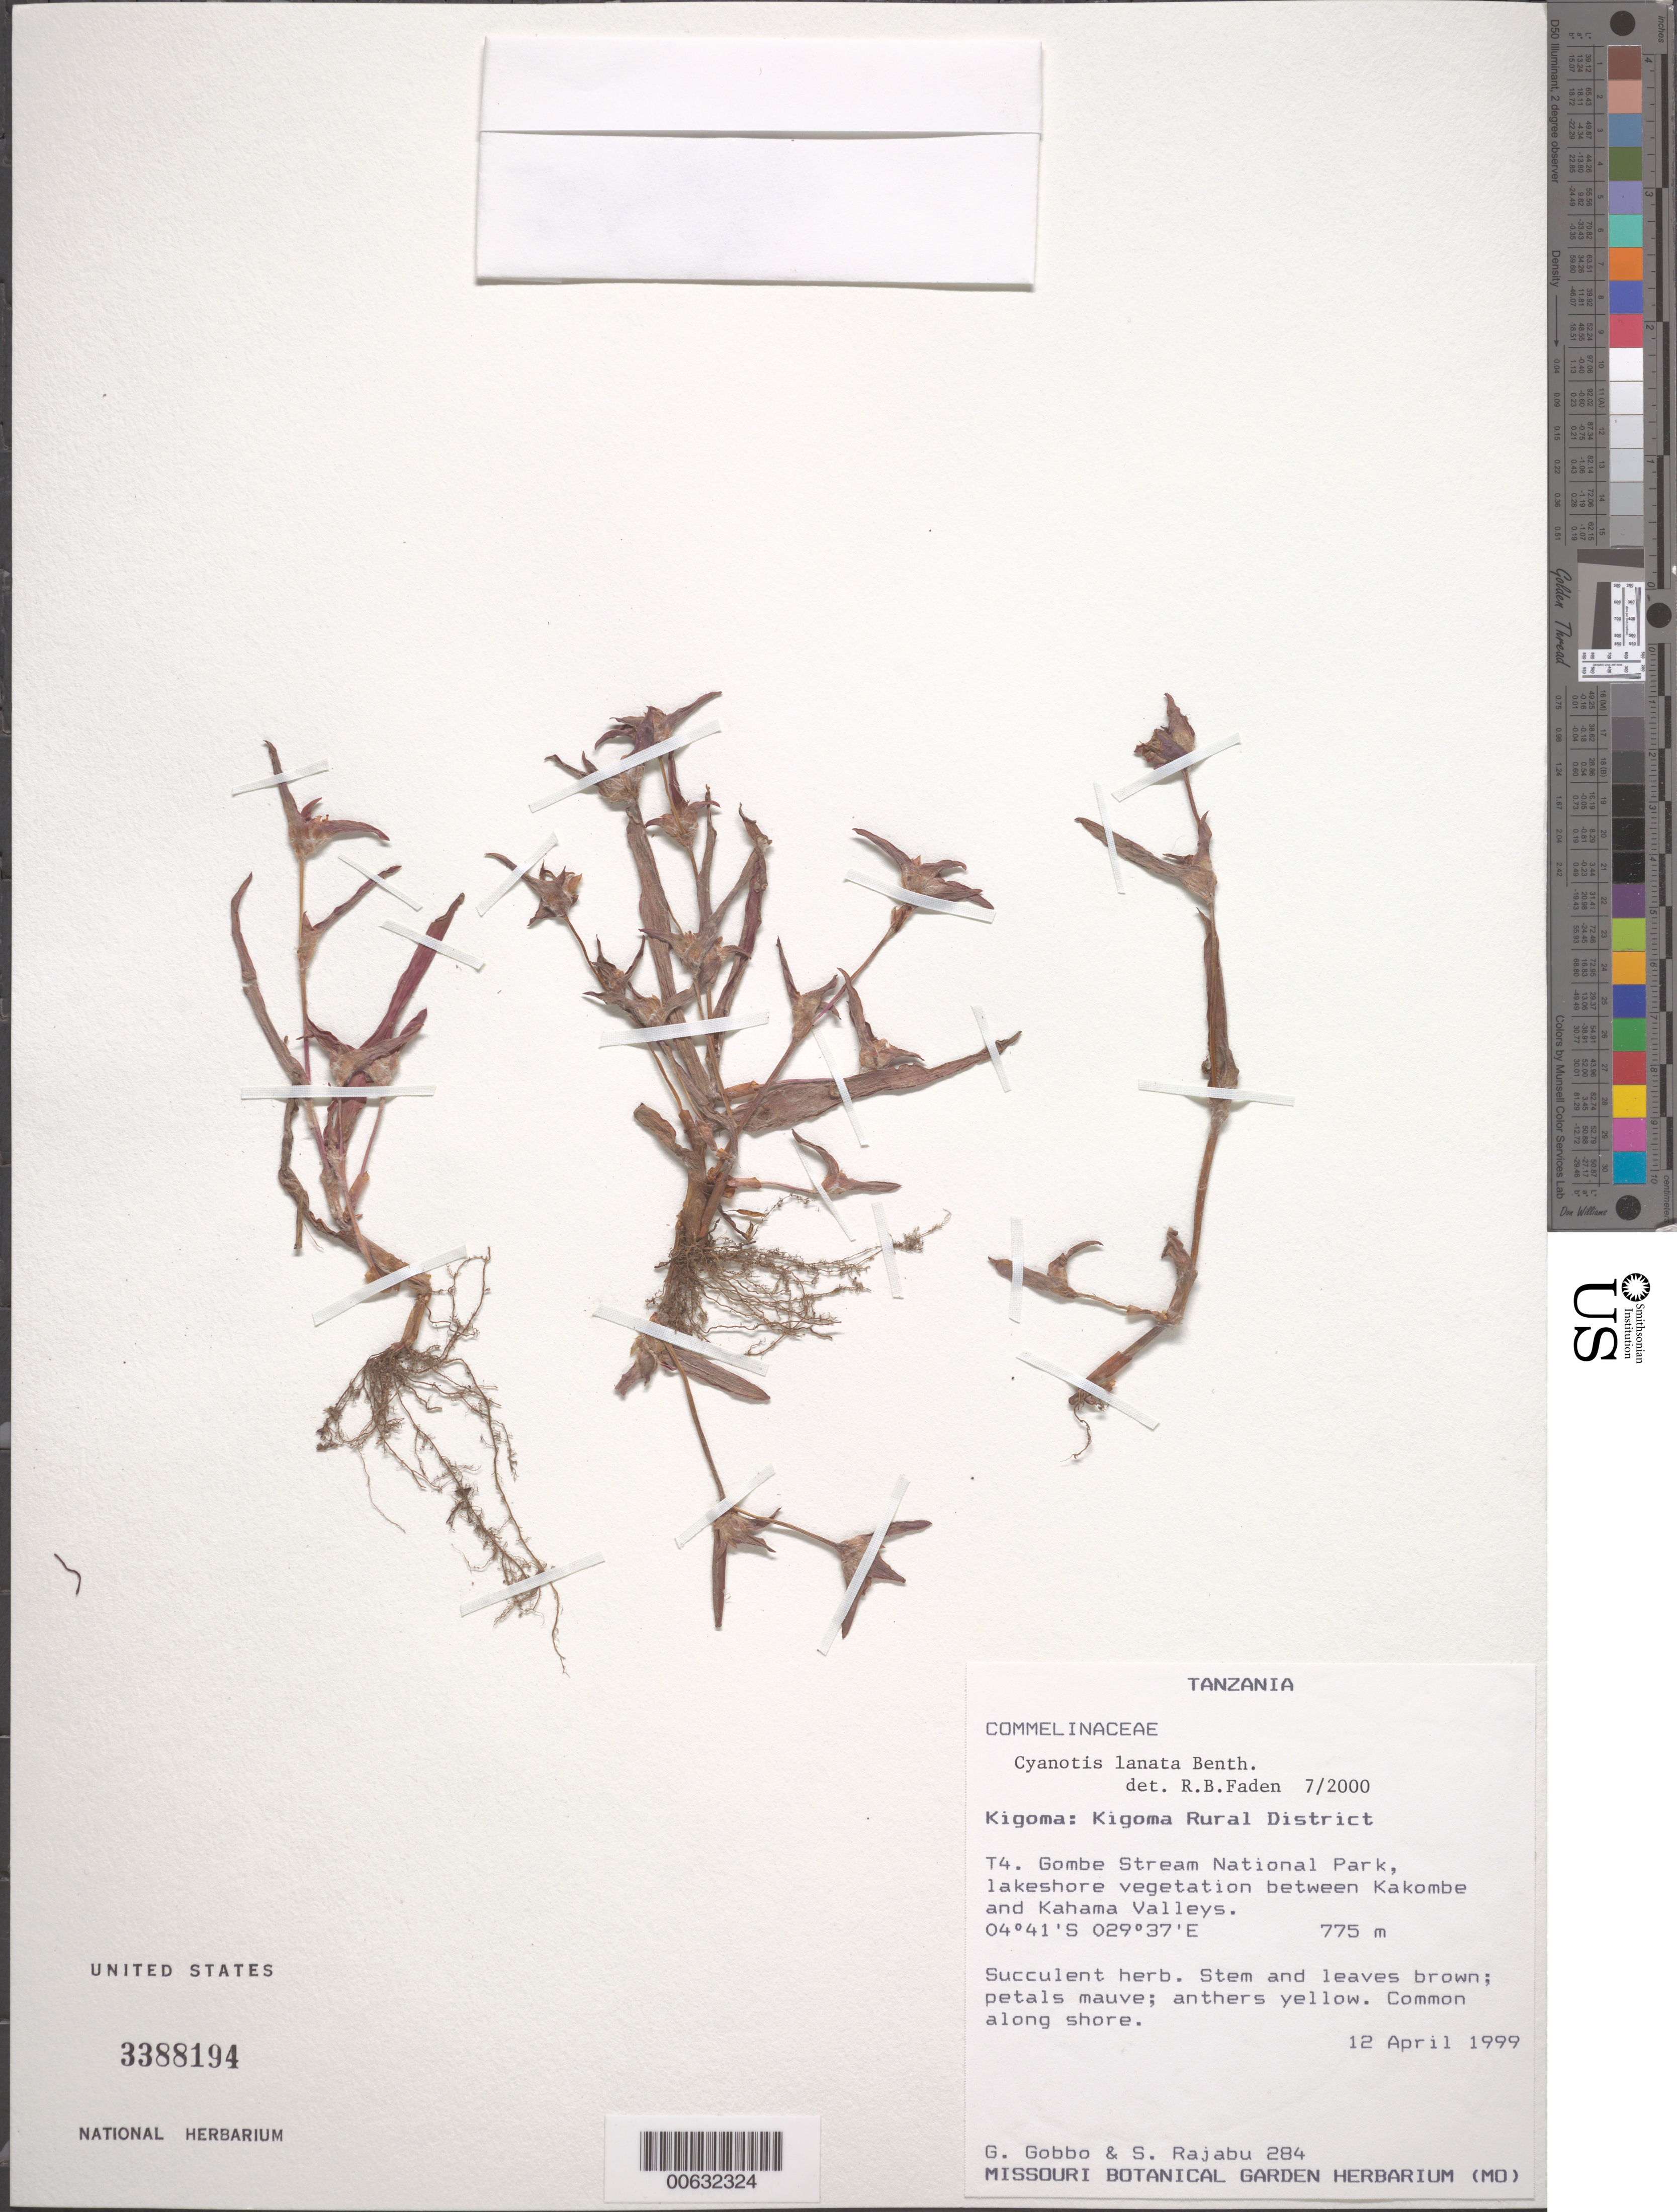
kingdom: Plantae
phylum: Tracheophyta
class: Liliopsida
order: Commelinales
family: Commelinaceae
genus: Cyanotis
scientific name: Cyanotis lanata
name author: Benth.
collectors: G. Gobbo & S. Rajabu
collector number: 284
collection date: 1999-04-12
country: Tanzania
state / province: Kigoma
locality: Kigoma Rural District. T4. Gombe Stream National Park, lakeshore vegetation between Kakombe and Kahama Valleys.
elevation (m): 775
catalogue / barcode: US 3388194